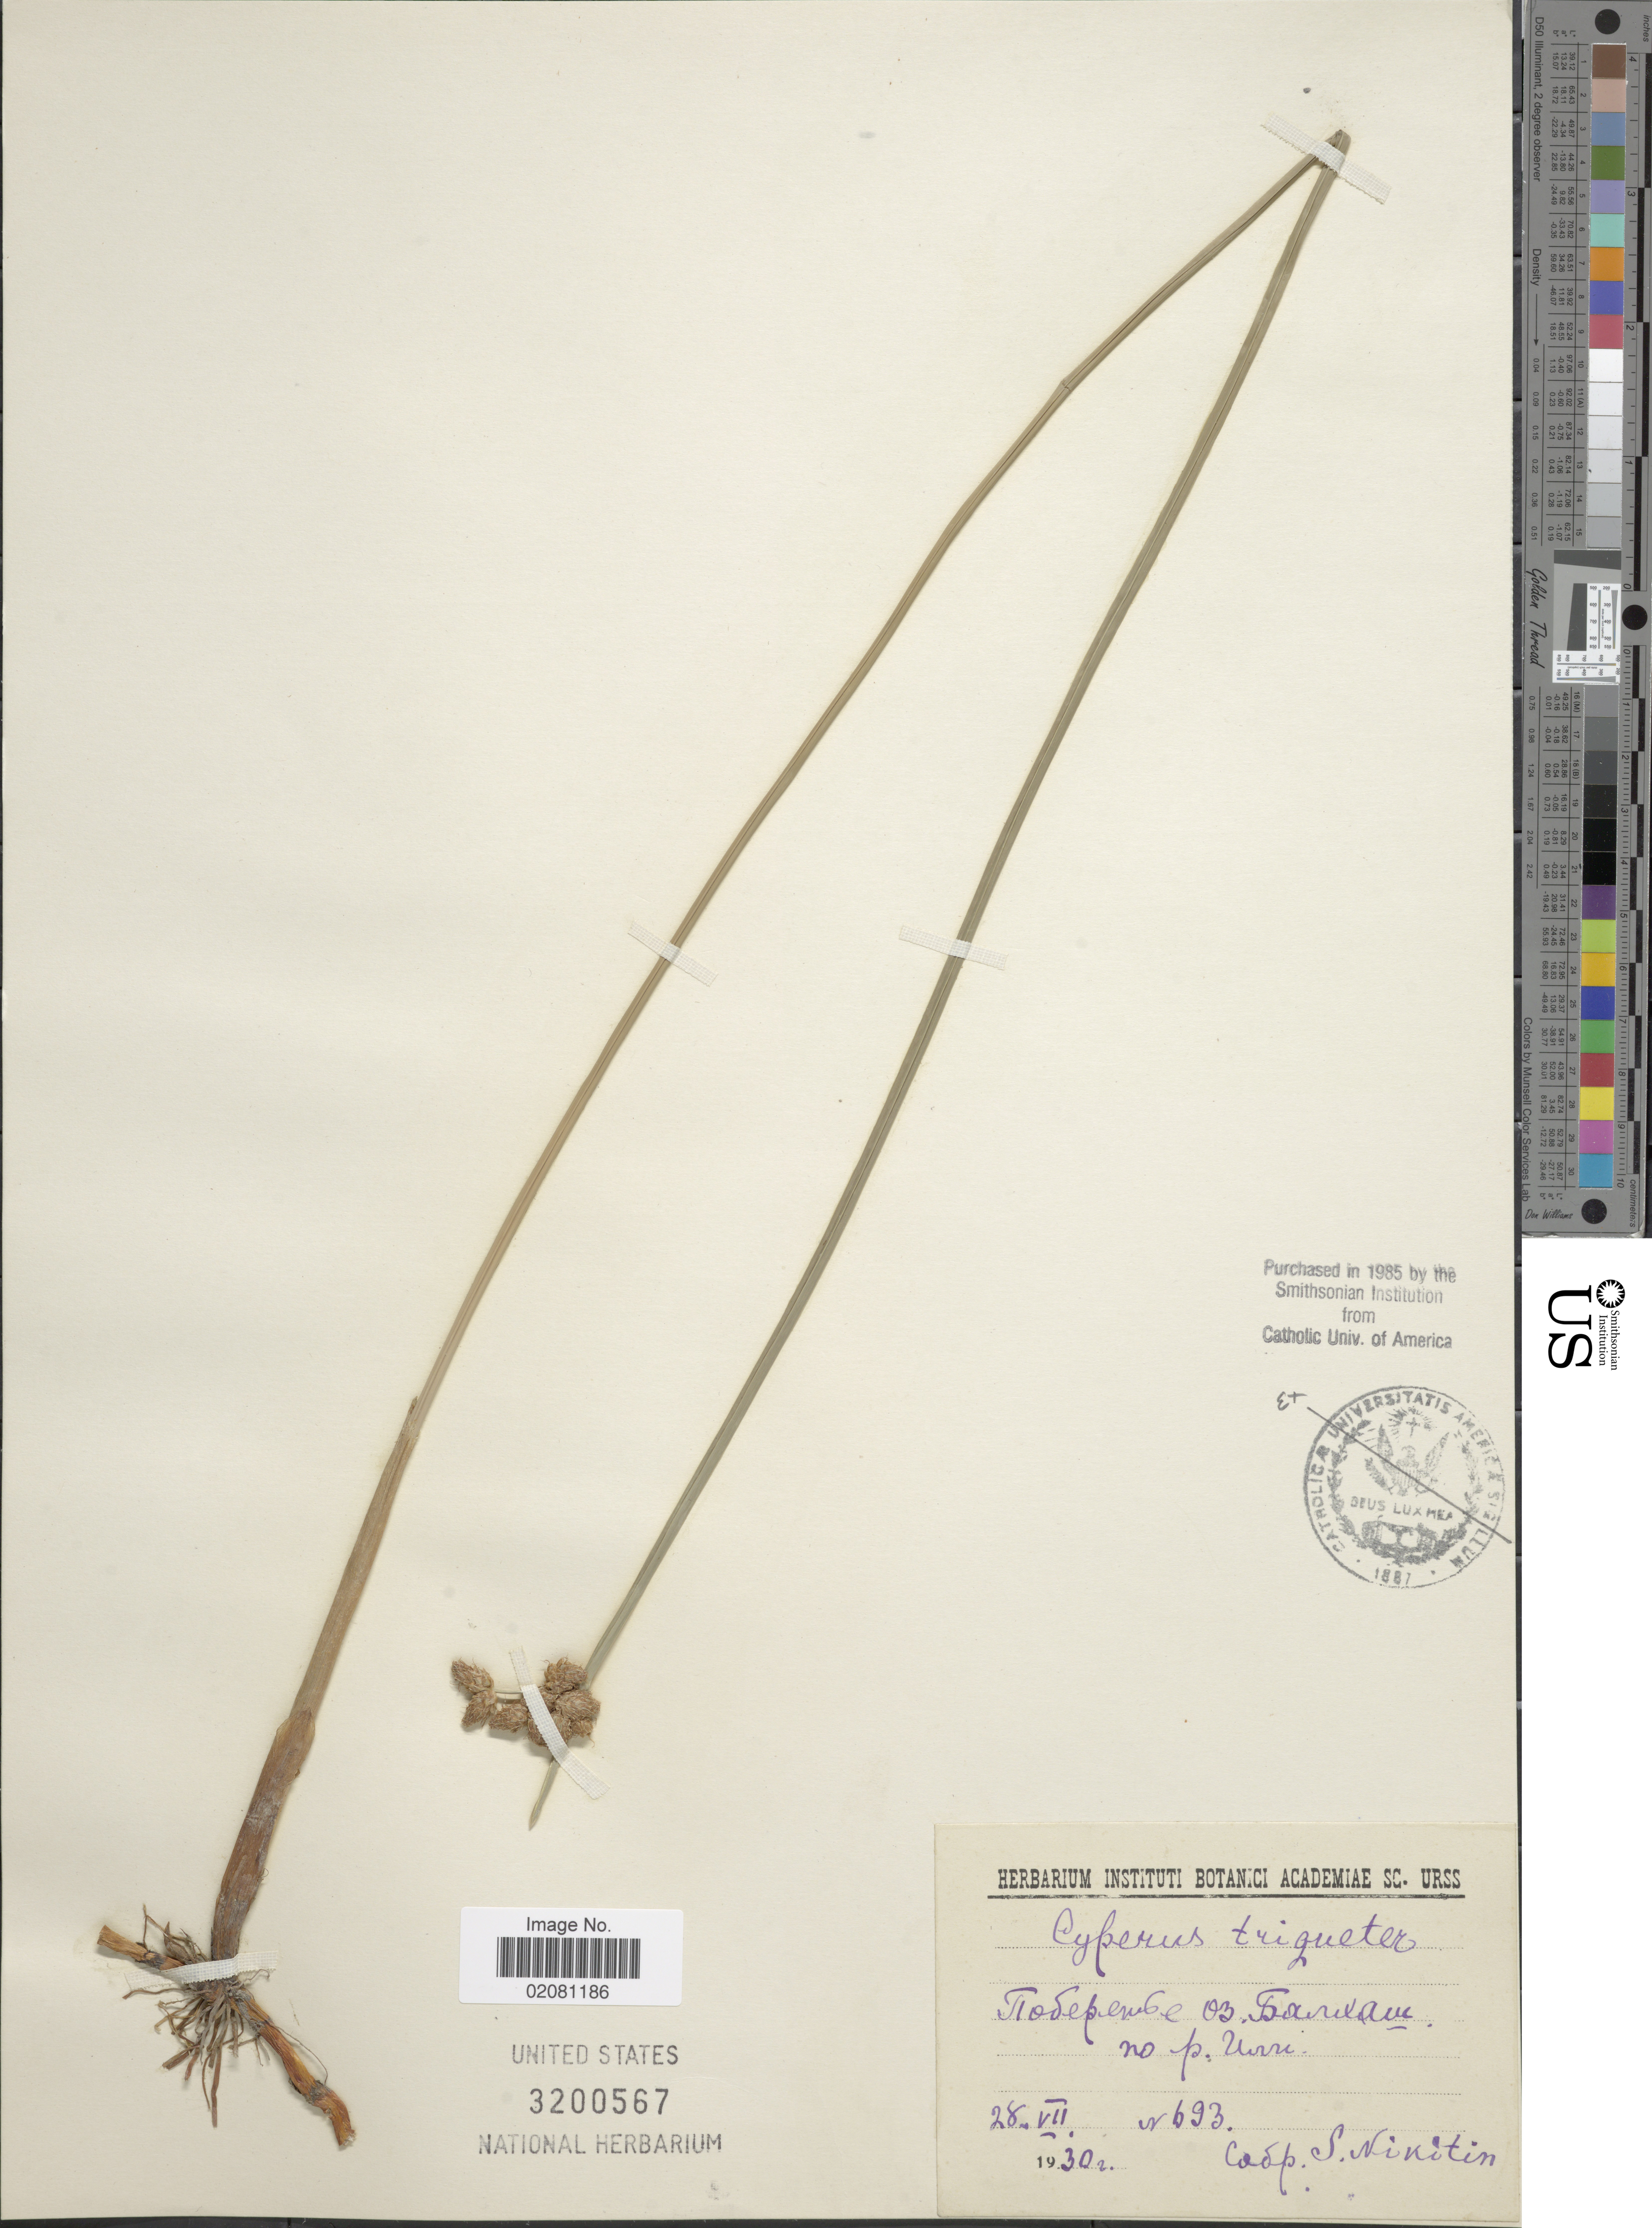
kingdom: Plantae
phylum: Tracheophyta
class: Liliopsida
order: Poales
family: Cyperaceae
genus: Schoenoplectus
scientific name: Schoenoplectus triqueter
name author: (L.) Palla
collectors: S. Nikitin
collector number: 693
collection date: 1930-07-28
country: Kazakhstan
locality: Balkhash Lake, River Ili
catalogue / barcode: US 3200567